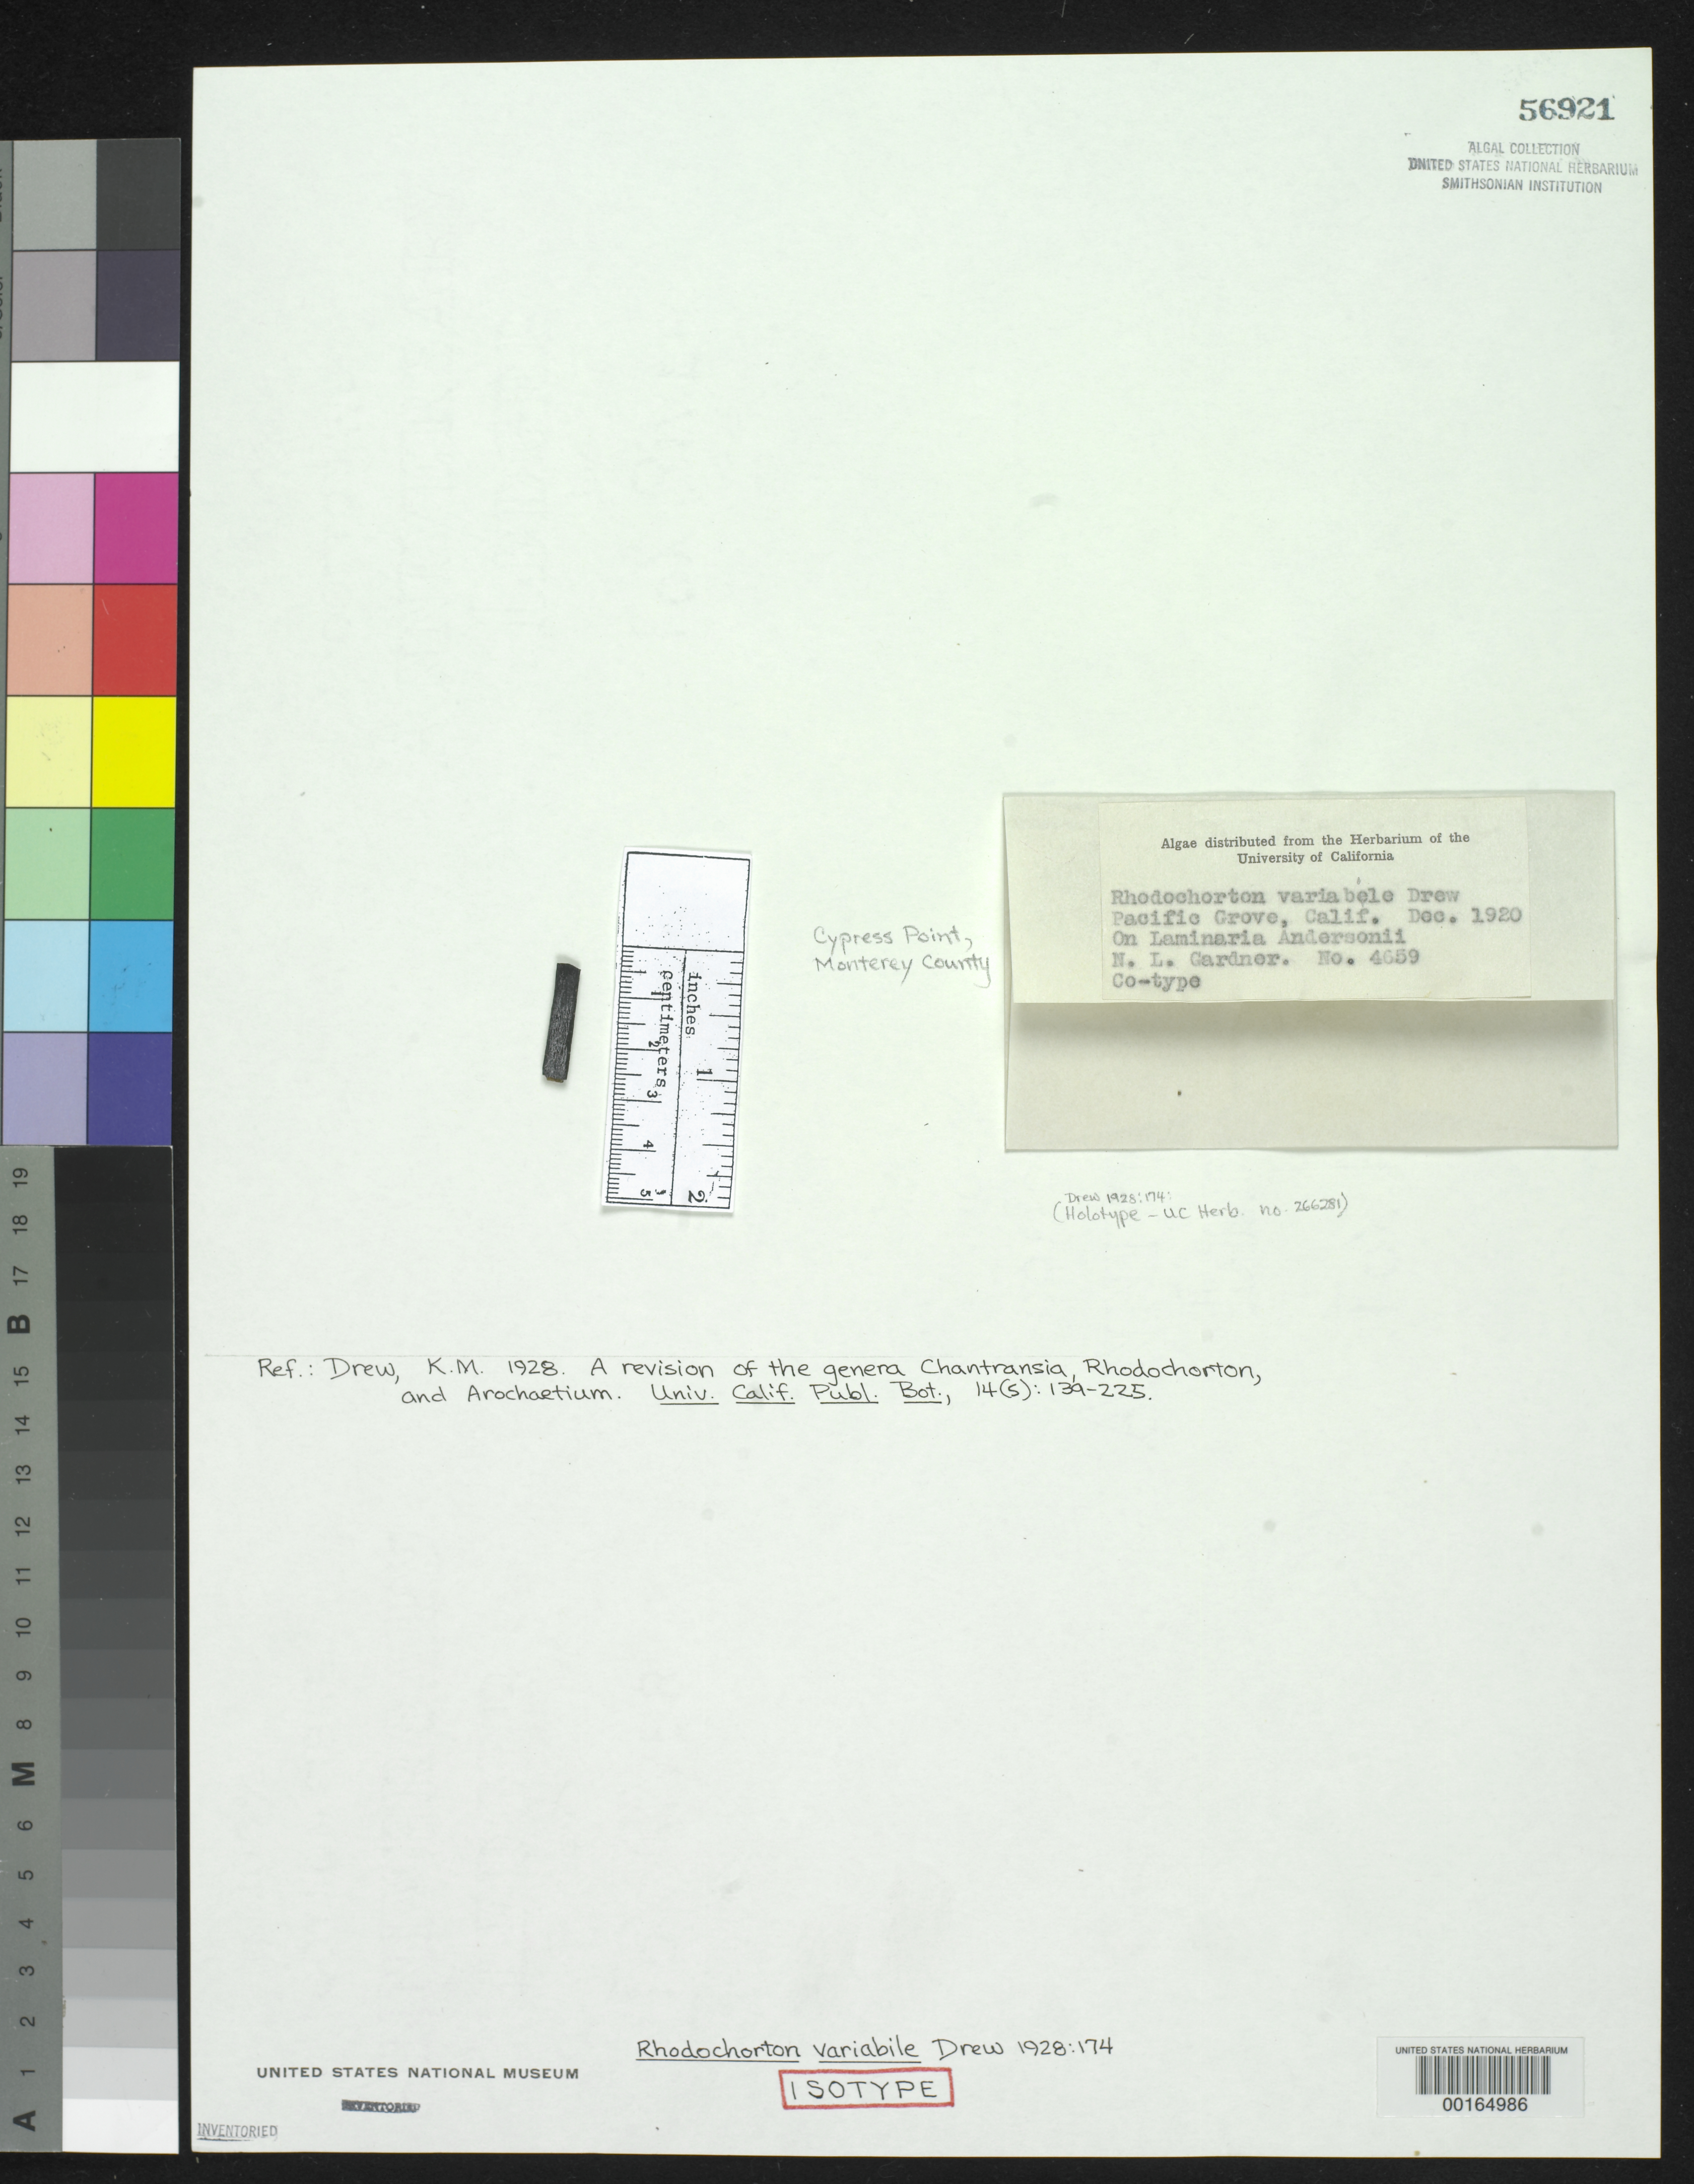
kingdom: Plantae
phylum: Rhodophyta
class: Florideophyceae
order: Acrochaetiales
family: Rhodochortonaceae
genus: Rhodochorton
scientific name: Rhodochorton variabile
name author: K.M. Drew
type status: Isotype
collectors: N. Gardner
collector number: NLG 4659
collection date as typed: Dec 1920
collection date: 1920-12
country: United States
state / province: California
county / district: Monterey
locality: Cypress Point, Pacific Grove.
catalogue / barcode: US 56921